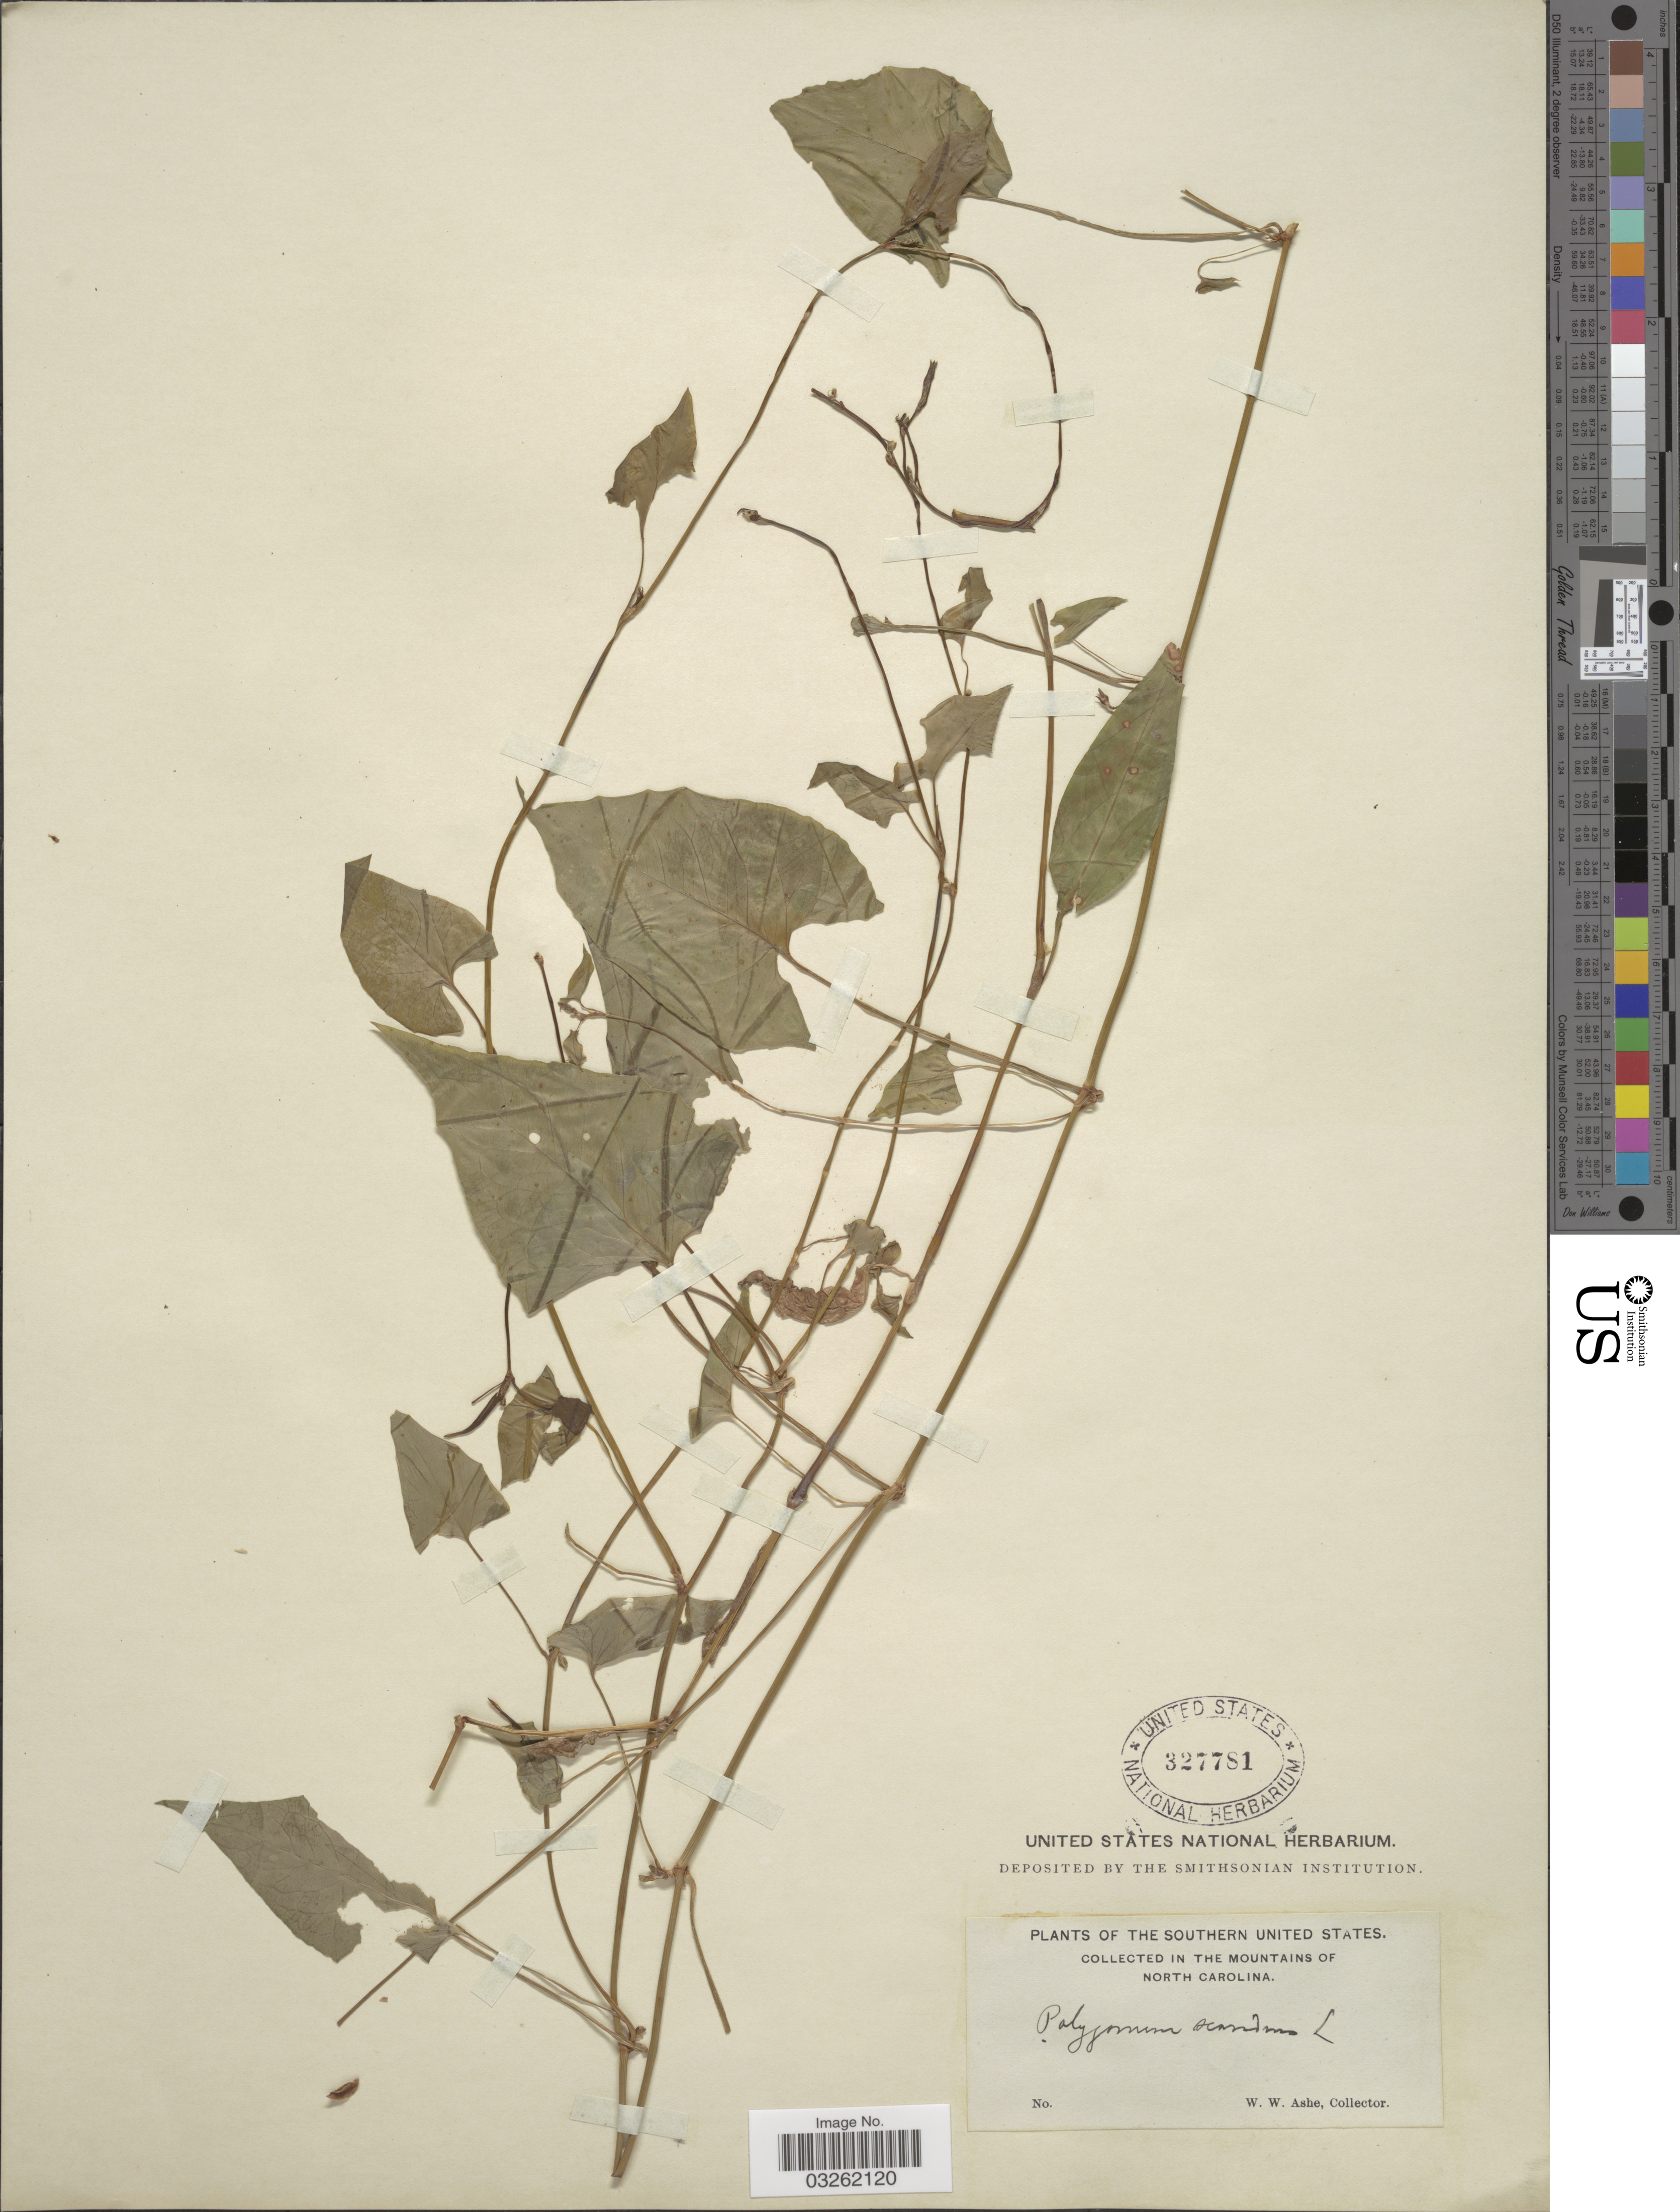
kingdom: Plantae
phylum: Tracheophyta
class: Magnoliopsida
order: Caryophyllales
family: Polygonaceae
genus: Fallopia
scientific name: Fallopia scandens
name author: (L.) Holub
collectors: W. W. Ashe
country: United States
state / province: North Carolina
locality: The Southern United States. Mountains of North Carolina.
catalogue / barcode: US 327781